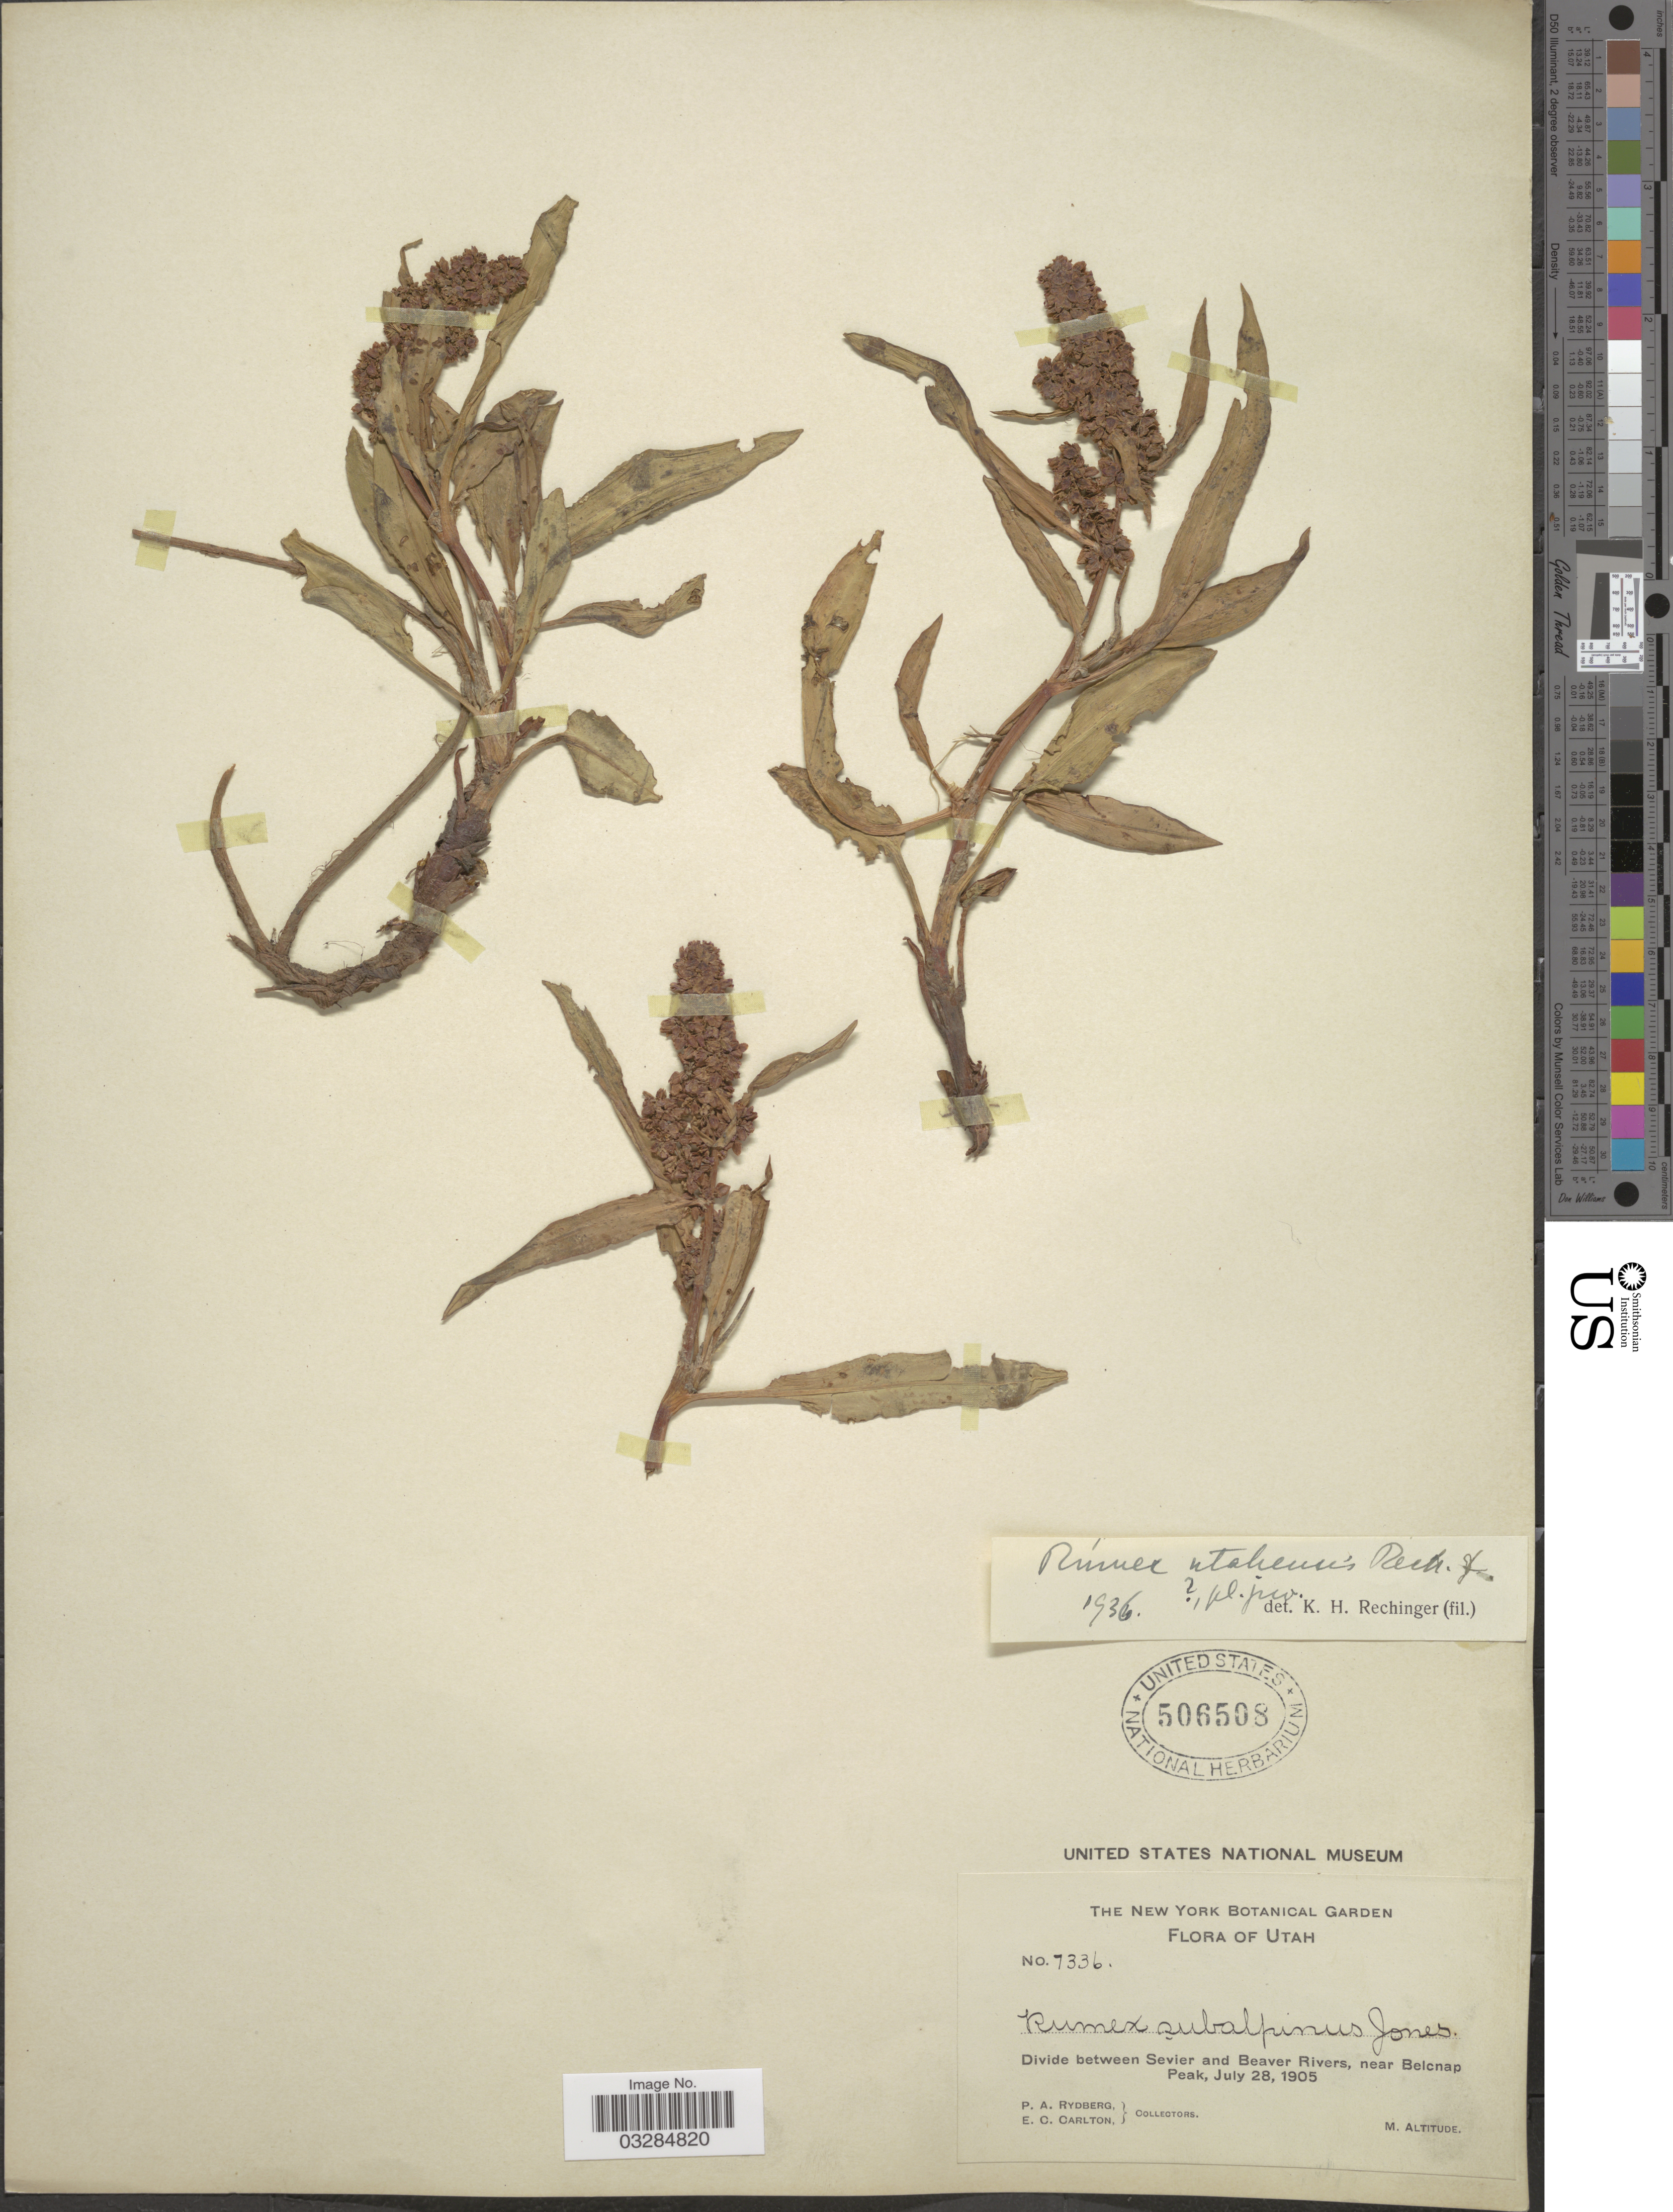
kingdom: Plantae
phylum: Tracheophyta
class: Magnoliopsida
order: Caryophyllales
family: Polygonaceae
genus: Rumex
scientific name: Rumex utahensis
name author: Rech. f.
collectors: P. A. Rydberg & E. Carlton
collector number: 7336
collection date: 1905-07-28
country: United States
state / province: Utah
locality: Divide between Sevier and Beaver Rivers, near Belcnap Peak.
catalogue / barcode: US 506508